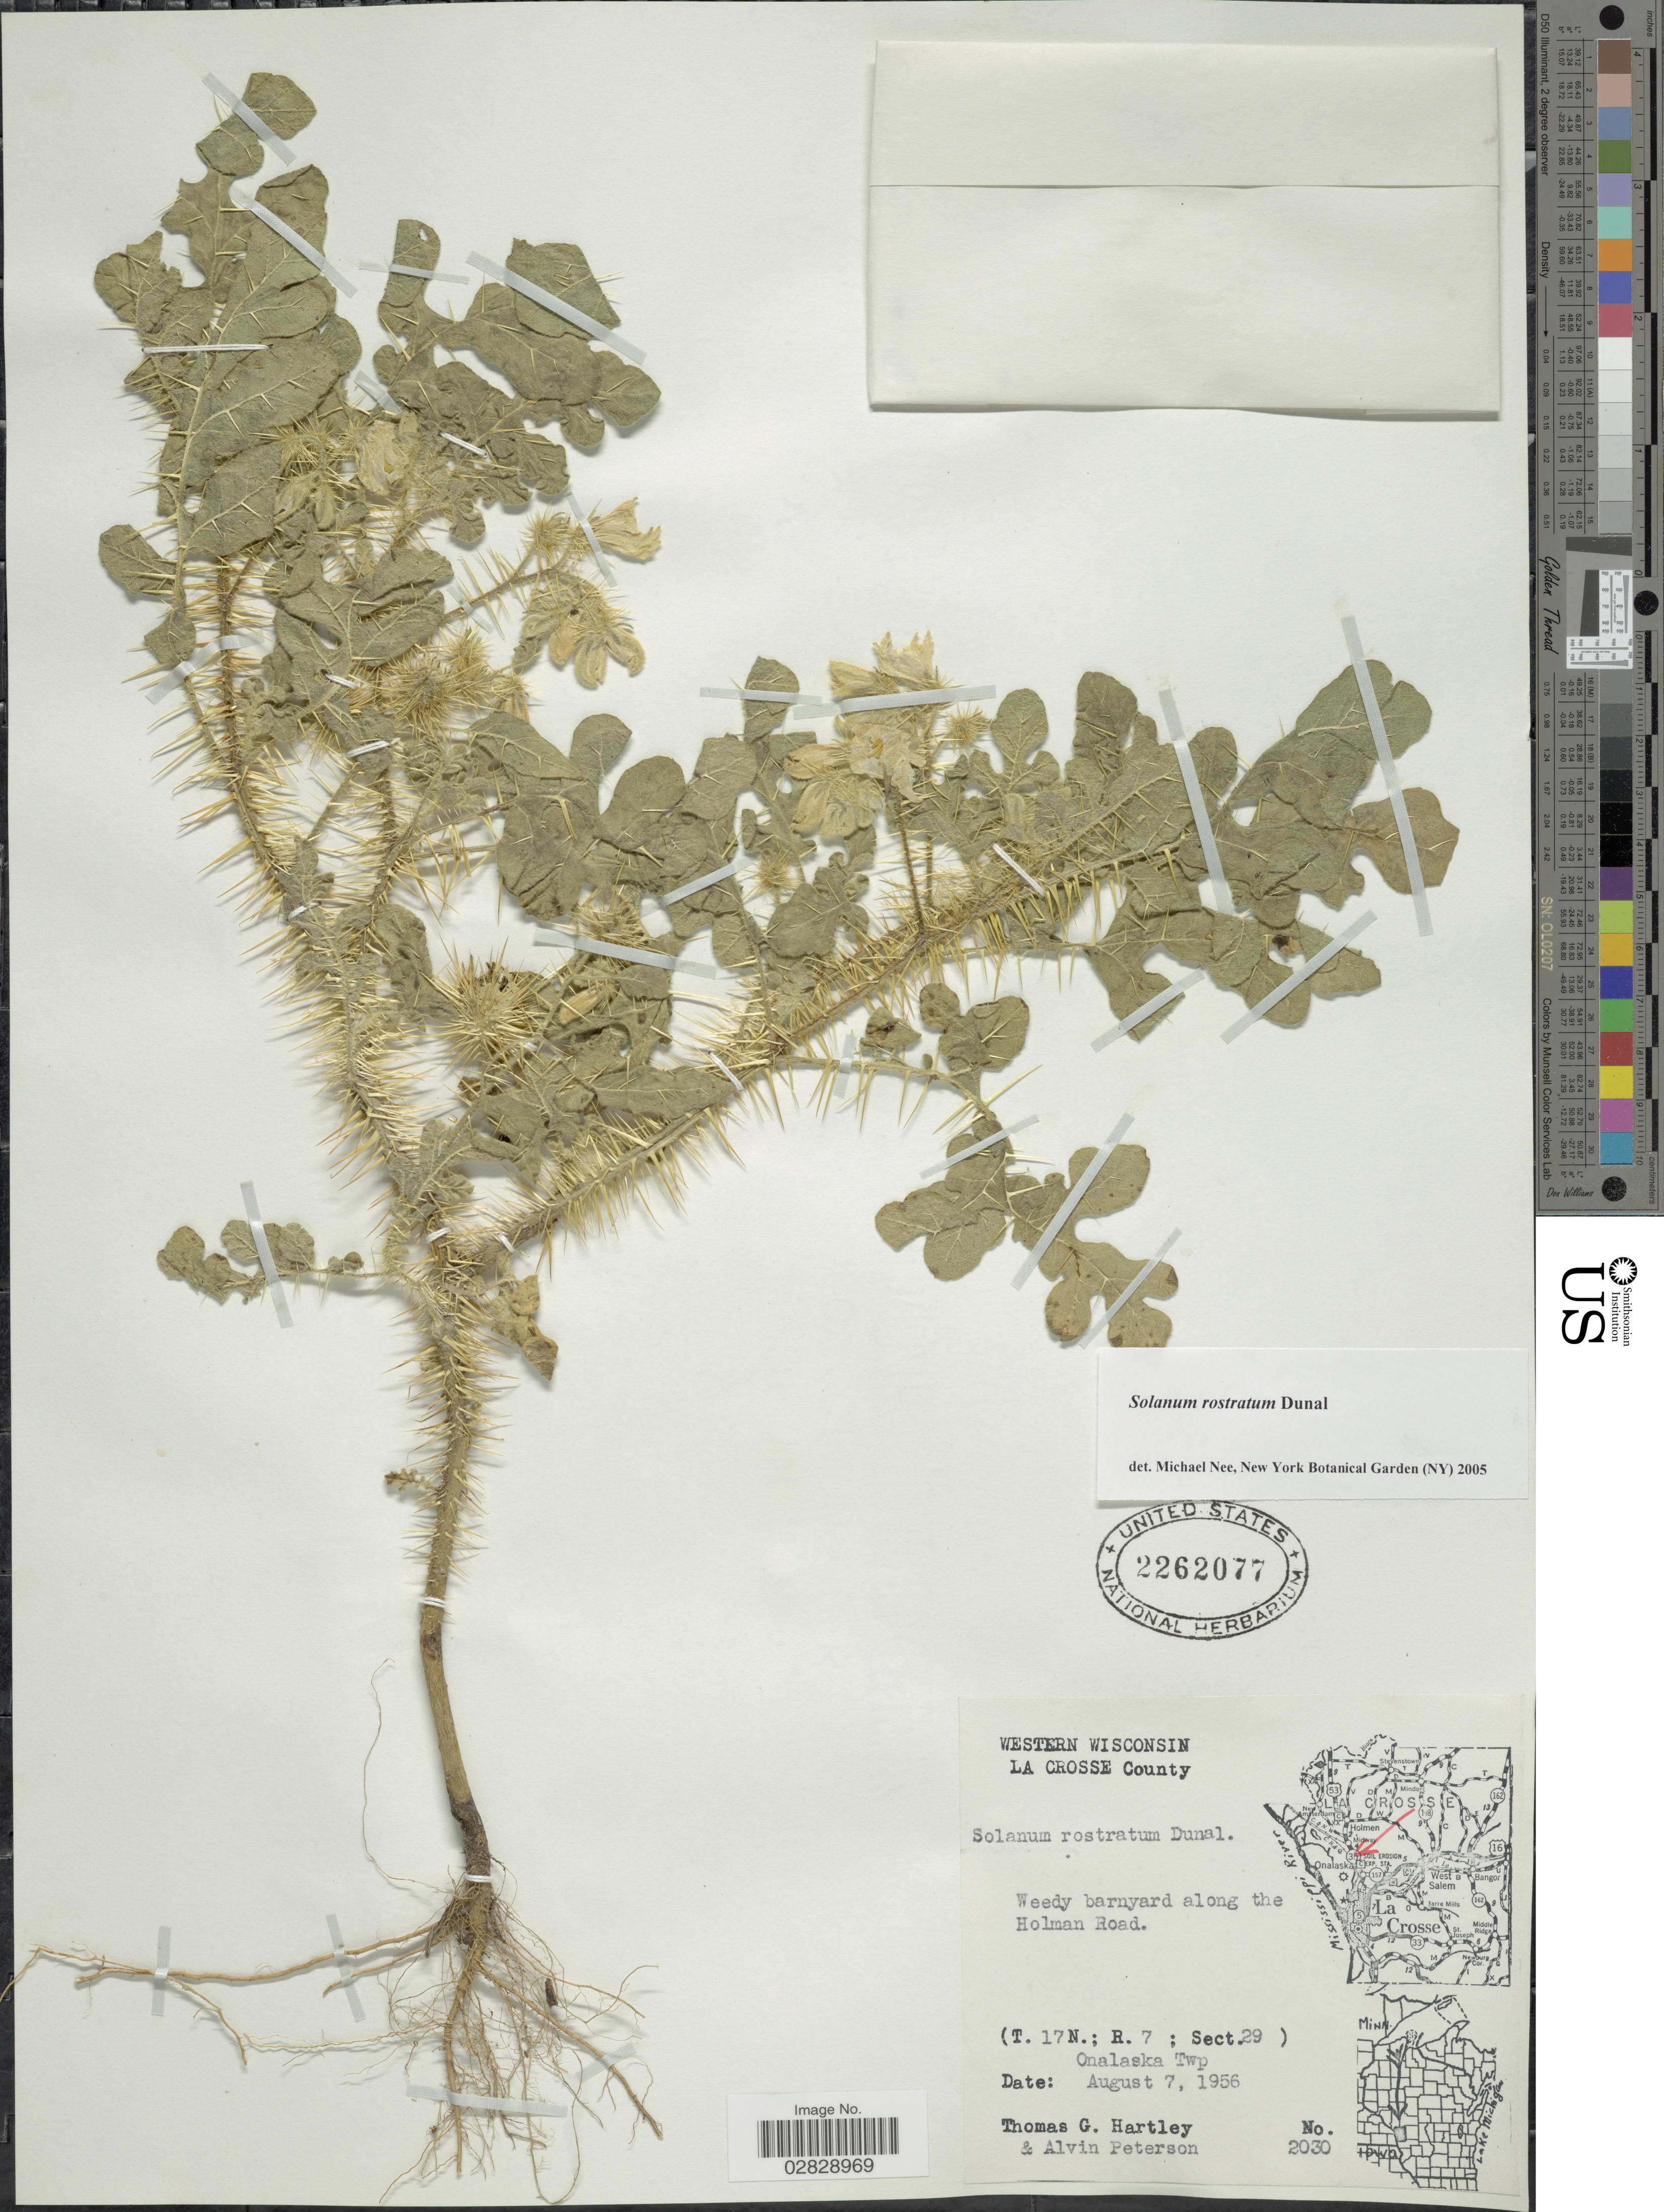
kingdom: Plantae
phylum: Tracheophyta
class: Magnoliopsida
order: Solanales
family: Solanaceae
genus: Solanum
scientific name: Solanum rostratum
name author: Dunal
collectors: T. G. Hartley & A. M. Peterson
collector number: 2030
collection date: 1956-08-07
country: United States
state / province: Wisconsin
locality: Western Wisconsin. La Crosse County. Weedy barnyard along the Holman Road. (T. 17N.; R. 7 ; Sect.29 ) Onalaska Twp.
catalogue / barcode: US 2262077